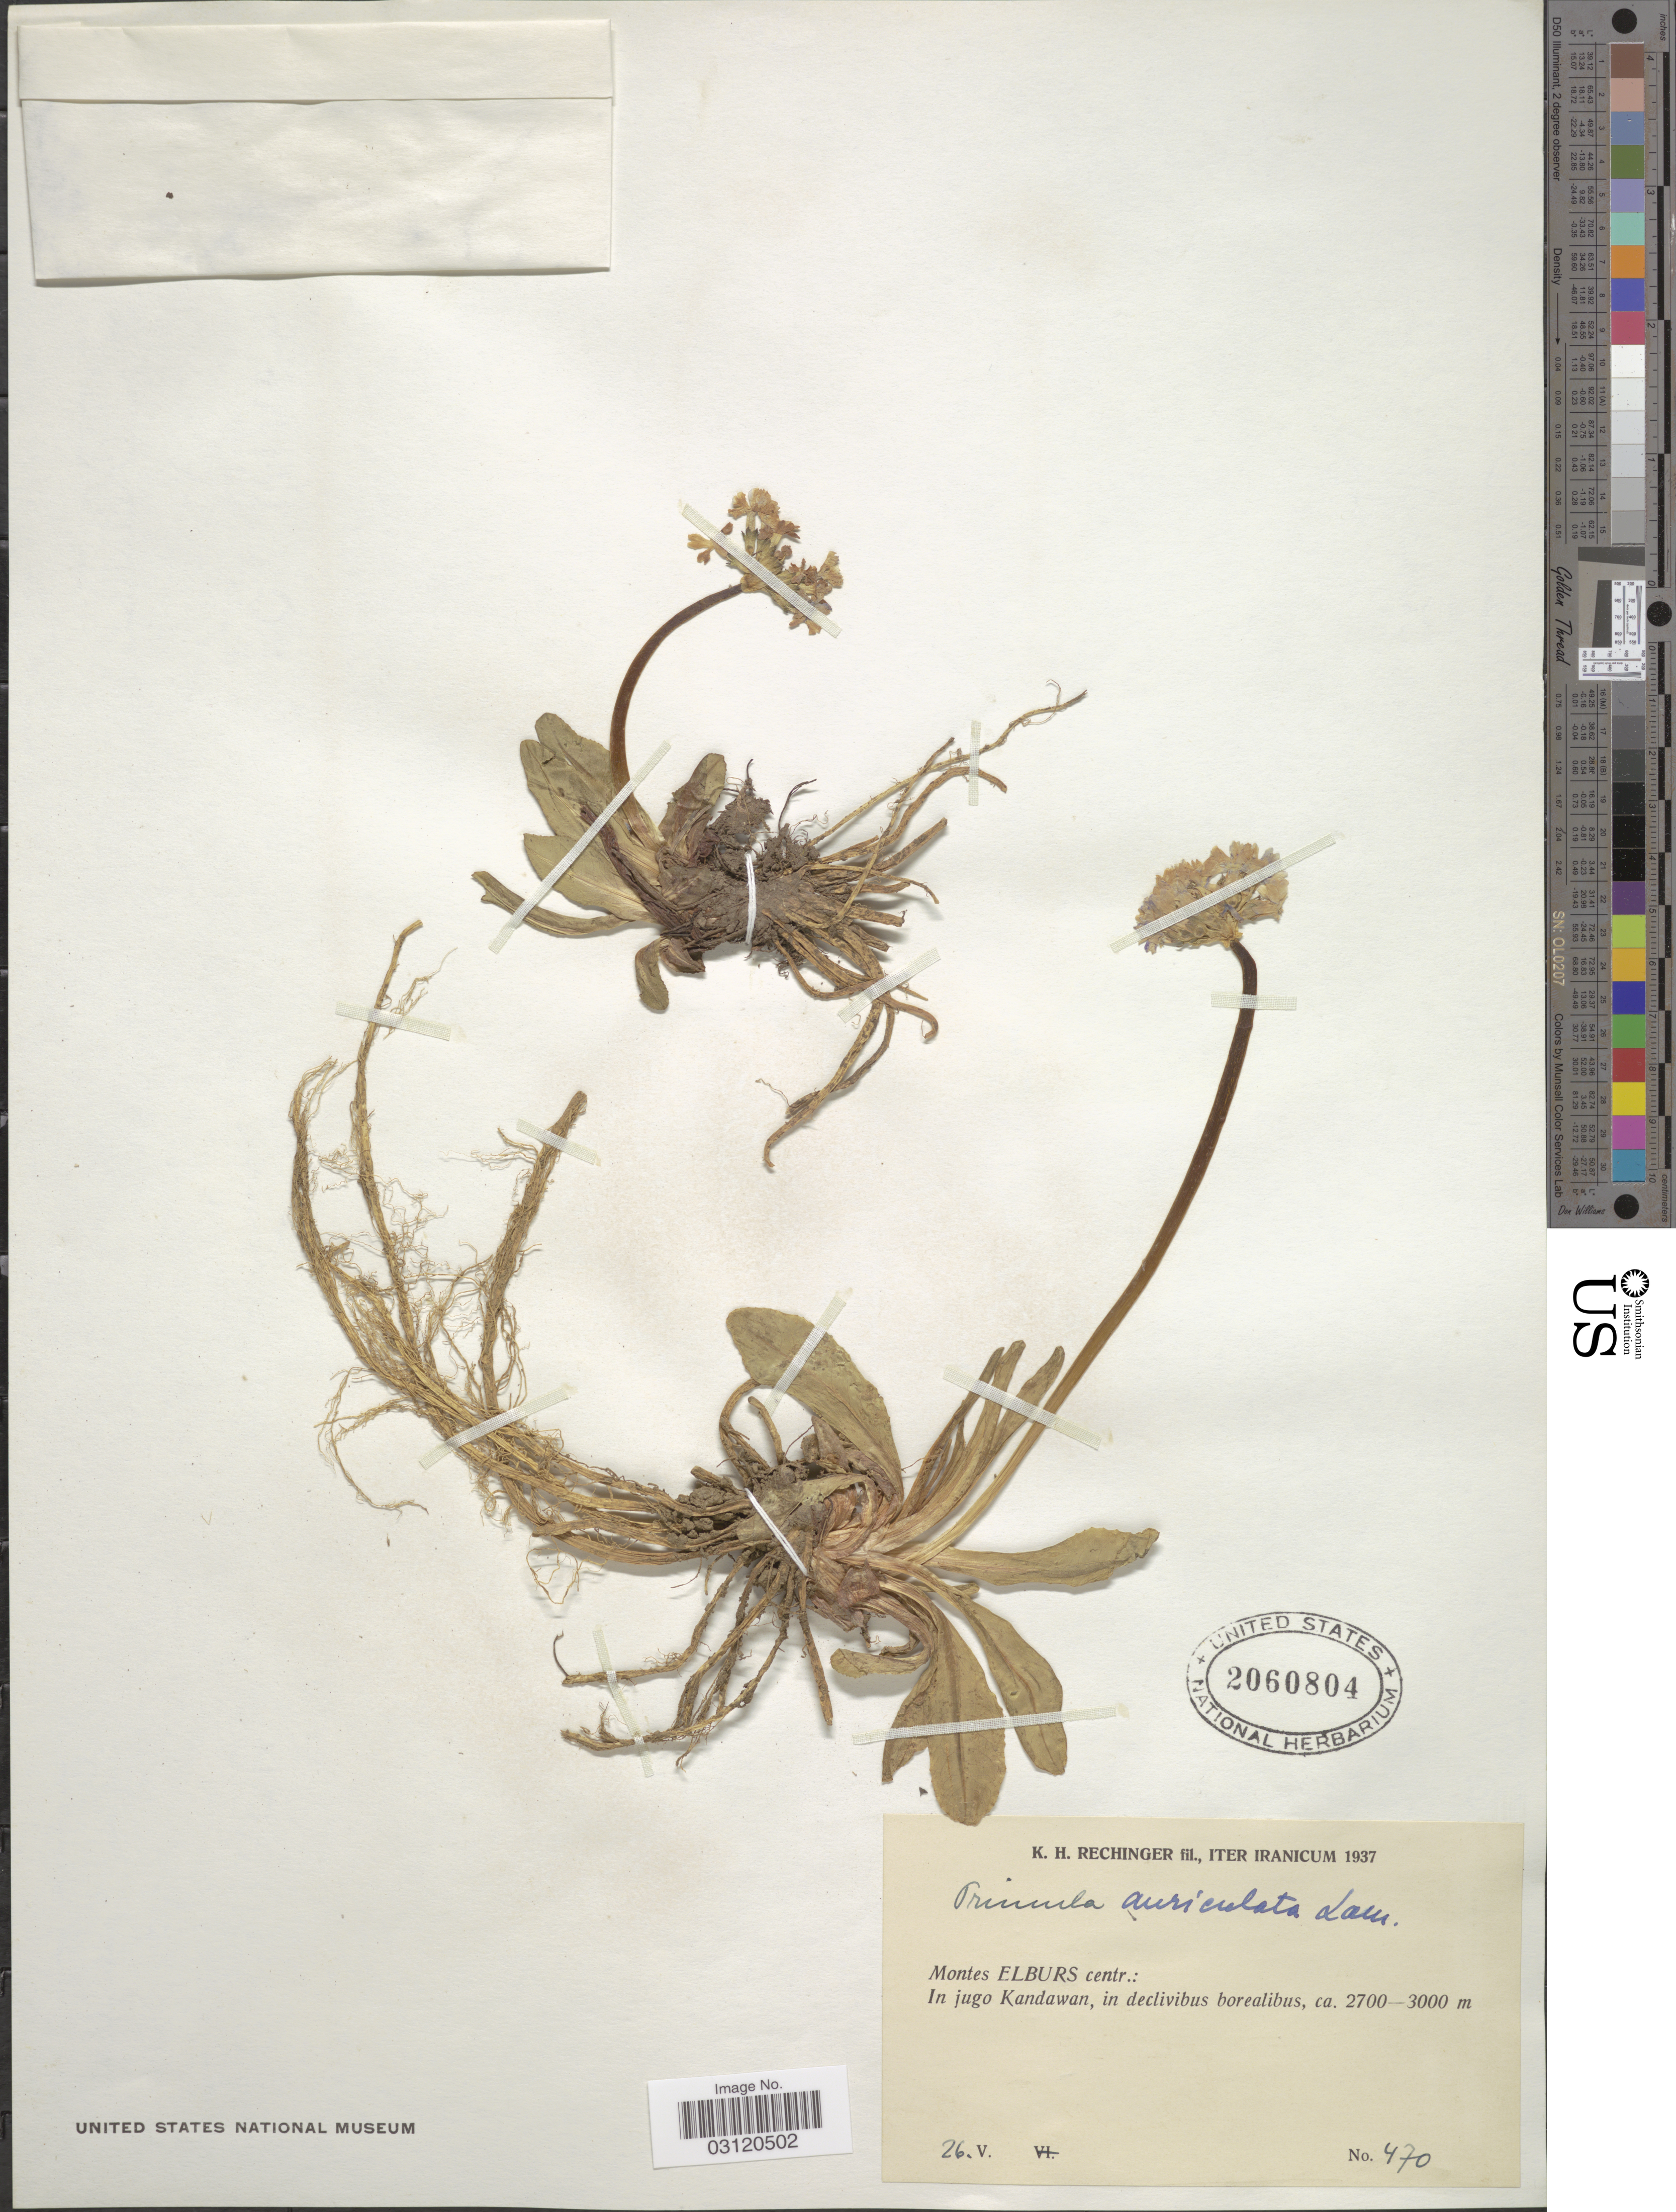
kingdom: Plantae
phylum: Tracheophyta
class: Magnoliopsida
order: Ericales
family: Primulaceae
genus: Primula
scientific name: Primula auriculata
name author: Lam.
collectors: K. H. Rechinger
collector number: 470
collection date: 1937-05-26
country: Iran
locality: Montes Elburs centr.: In jugo Kandawan.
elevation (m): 2700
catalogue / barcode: US 2060804